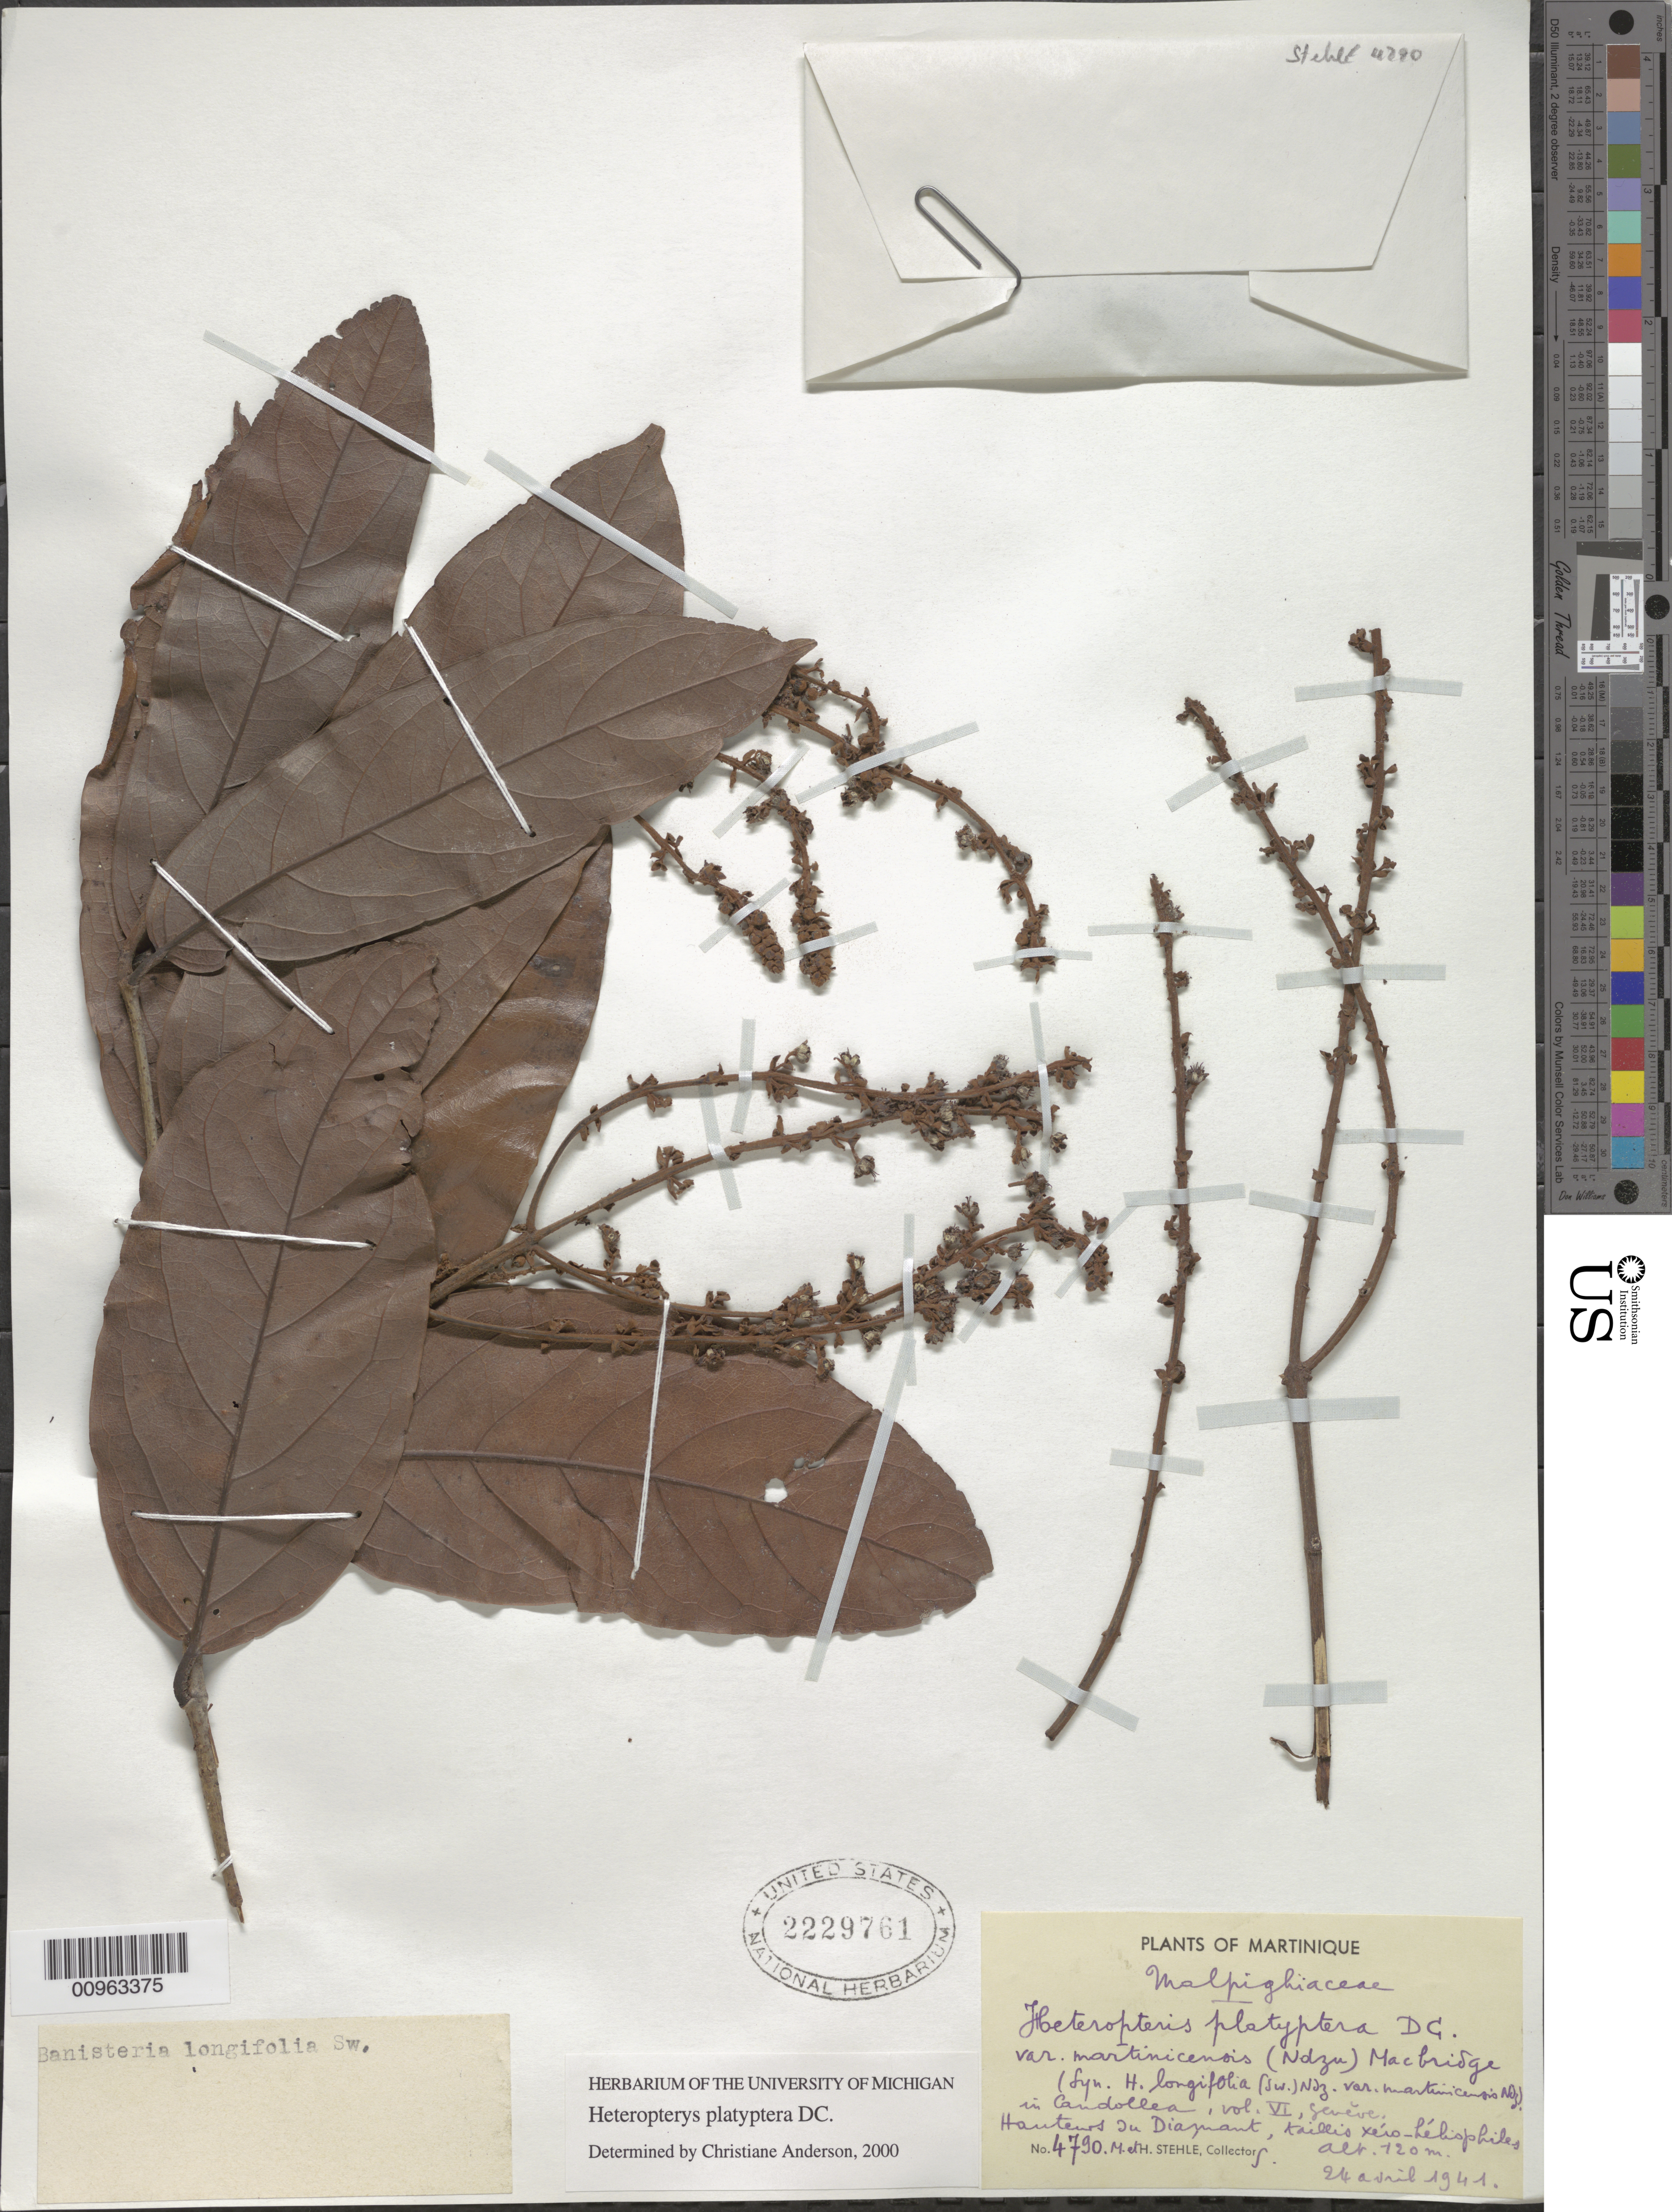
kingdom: Plantae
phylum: Tracheophyta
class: Magnoliopsida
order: Malpighiales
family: Malpighiaceae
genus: Heteropterys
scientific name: Heteropterys platyptera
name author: DC.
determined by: Anderson, C.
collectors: H. Stehlé & M. Stehlé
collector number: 4790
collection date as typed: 24 Apr 1941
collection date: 1941-04-24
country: Martinique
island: Martinique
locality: Hauteurs du Diamant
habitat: Taillis xéro-héliophiles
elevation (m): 120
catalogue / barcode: US 2229761